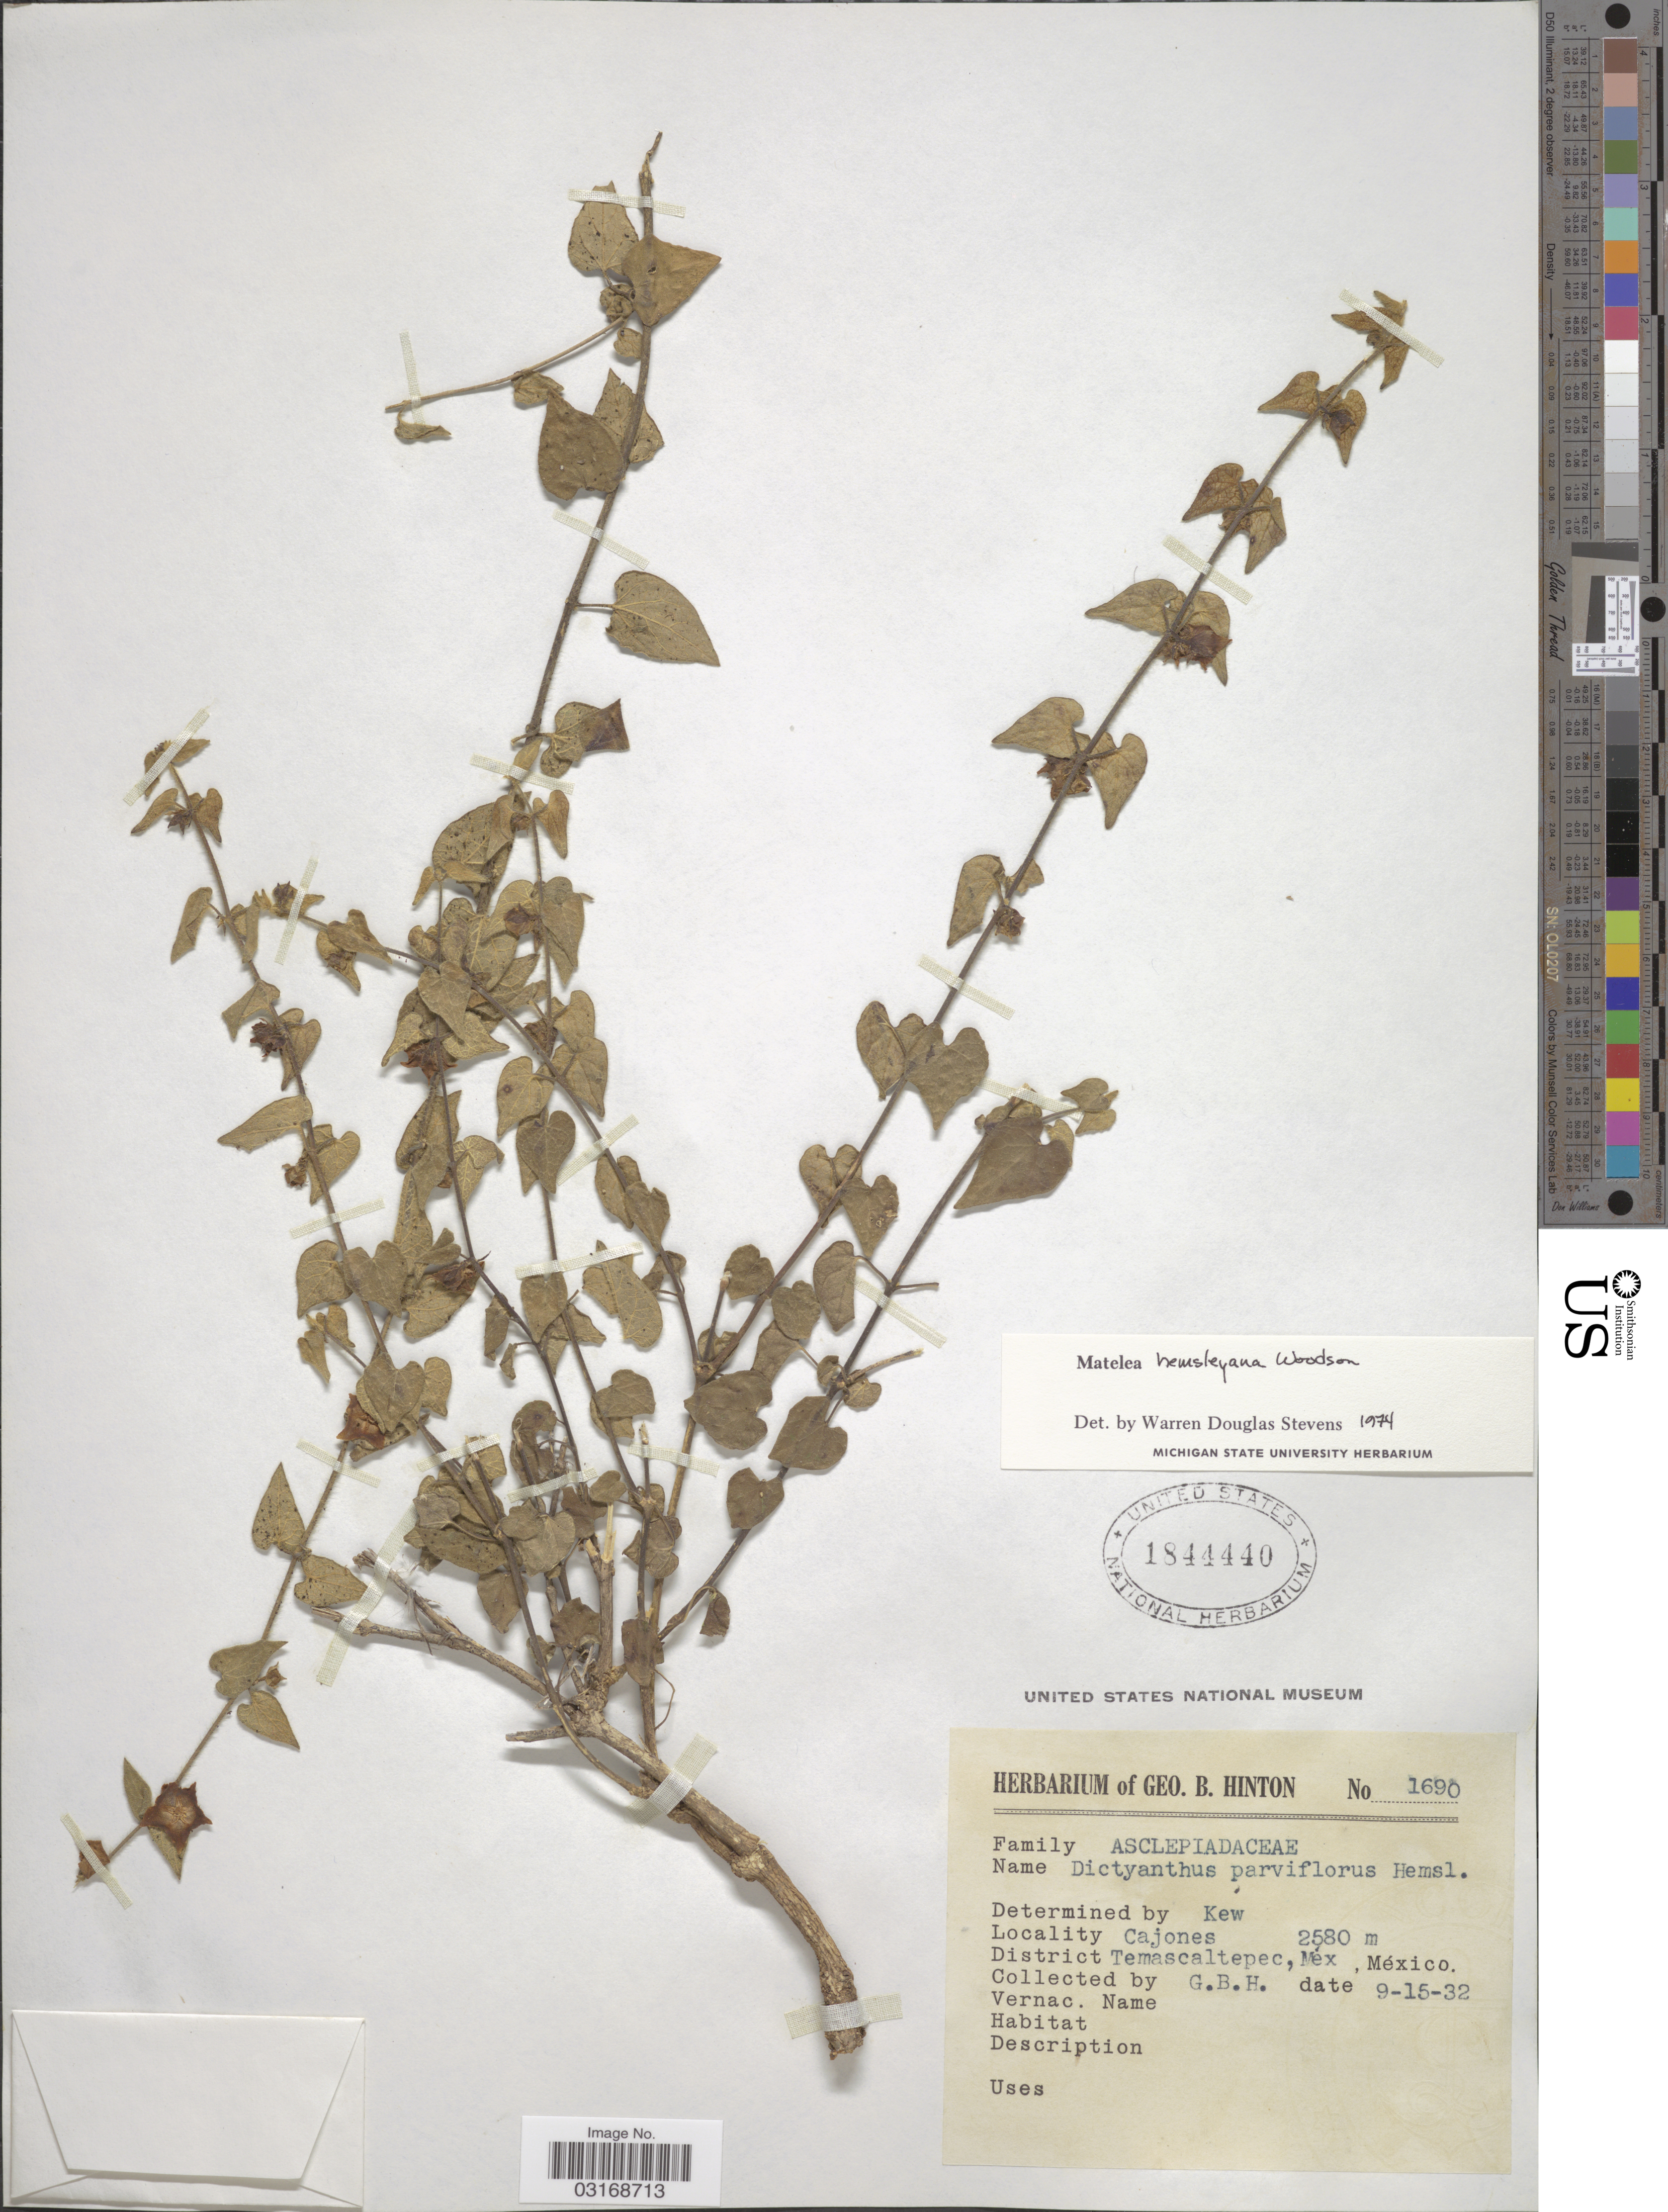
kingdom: Plantae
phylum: Tracheophyta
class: Magnoliopsida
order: Gentianales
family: Apocynaceae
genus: Matelea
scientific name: Matelea hemsleyana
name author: Woodson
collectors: G. B. Hinton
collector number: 1690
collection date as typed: Transcribed d/m/y: 15/9/32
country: Mexico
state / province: México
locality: Cajones. District Temascaltepec, Méx.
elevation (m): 2580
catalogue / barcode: US 1844440